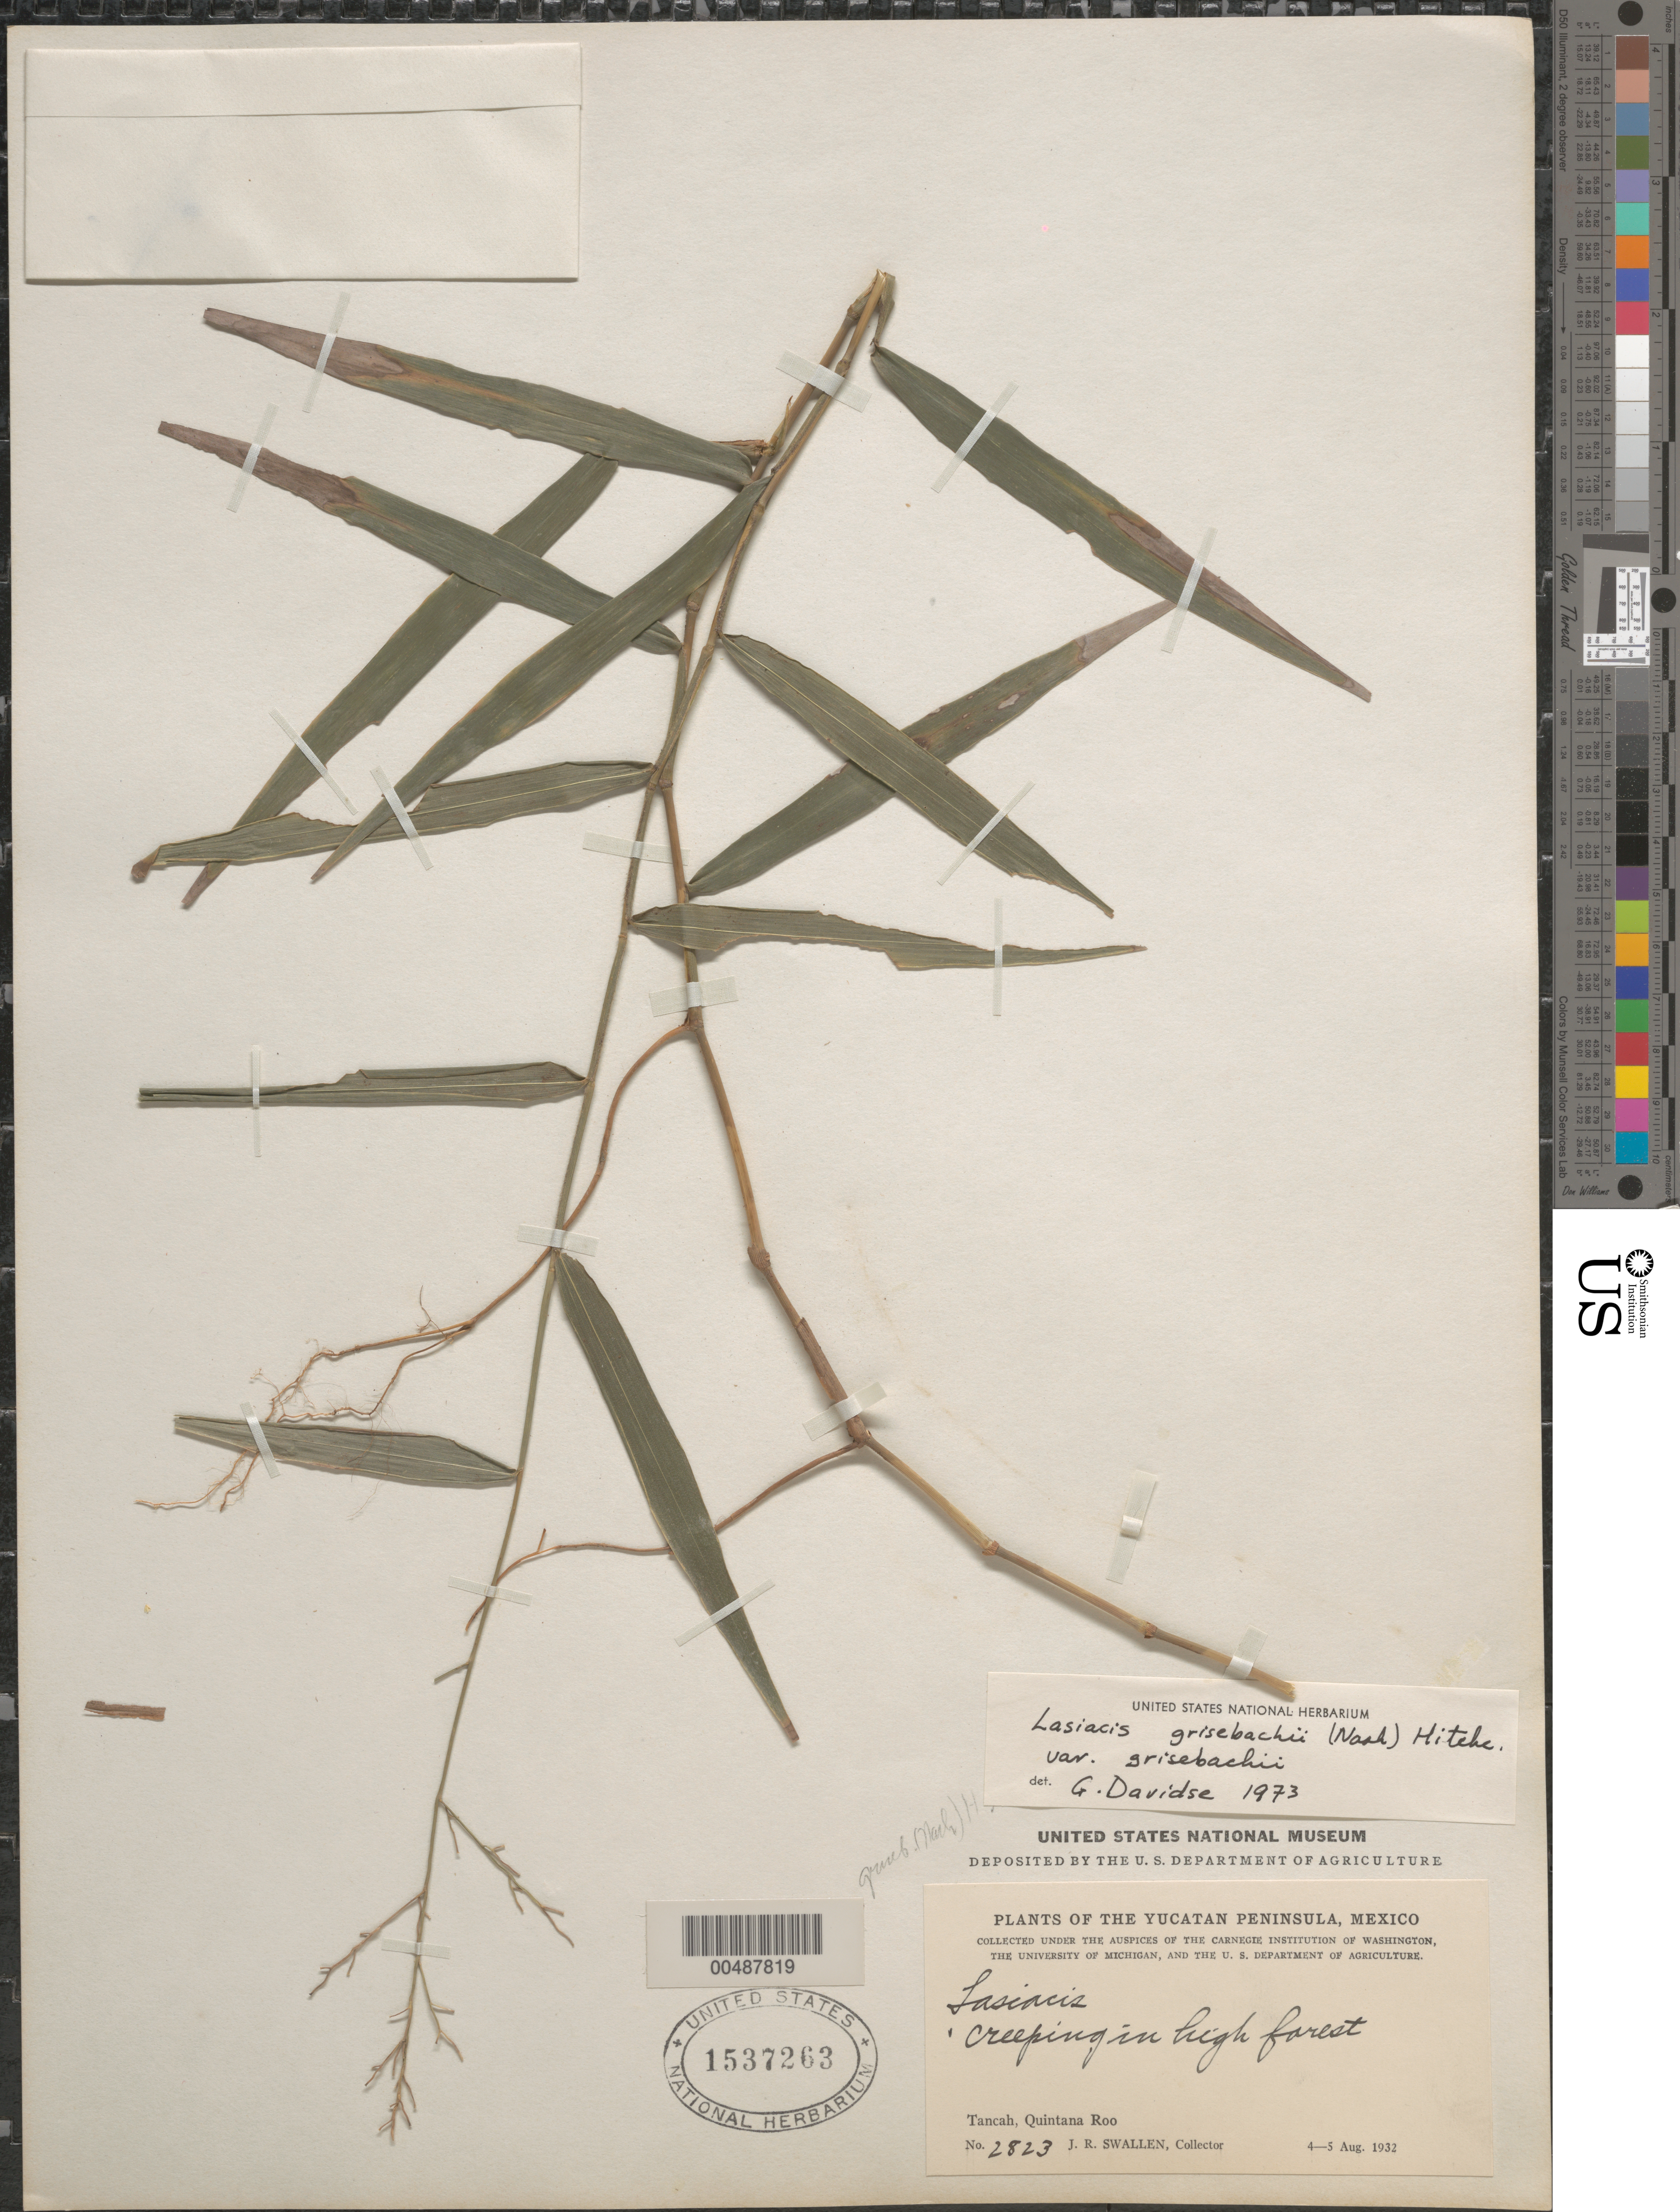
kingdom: Plantae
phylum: Tracheophyta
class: Liliopsida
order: Poales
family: Poaceae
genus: Lasiacis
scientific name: Lasiacis grisebachii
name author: (Nash) Hitchc.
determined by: Davidse, Gerrit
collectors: J. R. Swallen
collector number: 2823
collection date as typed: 4 Aug 1932 to 5 Aug 1932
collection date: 1932-08-04/1932-08-05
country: Mexico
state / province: Quintana Roo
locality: Yucatan Peninsula, Tancah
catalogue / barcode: US 1537263